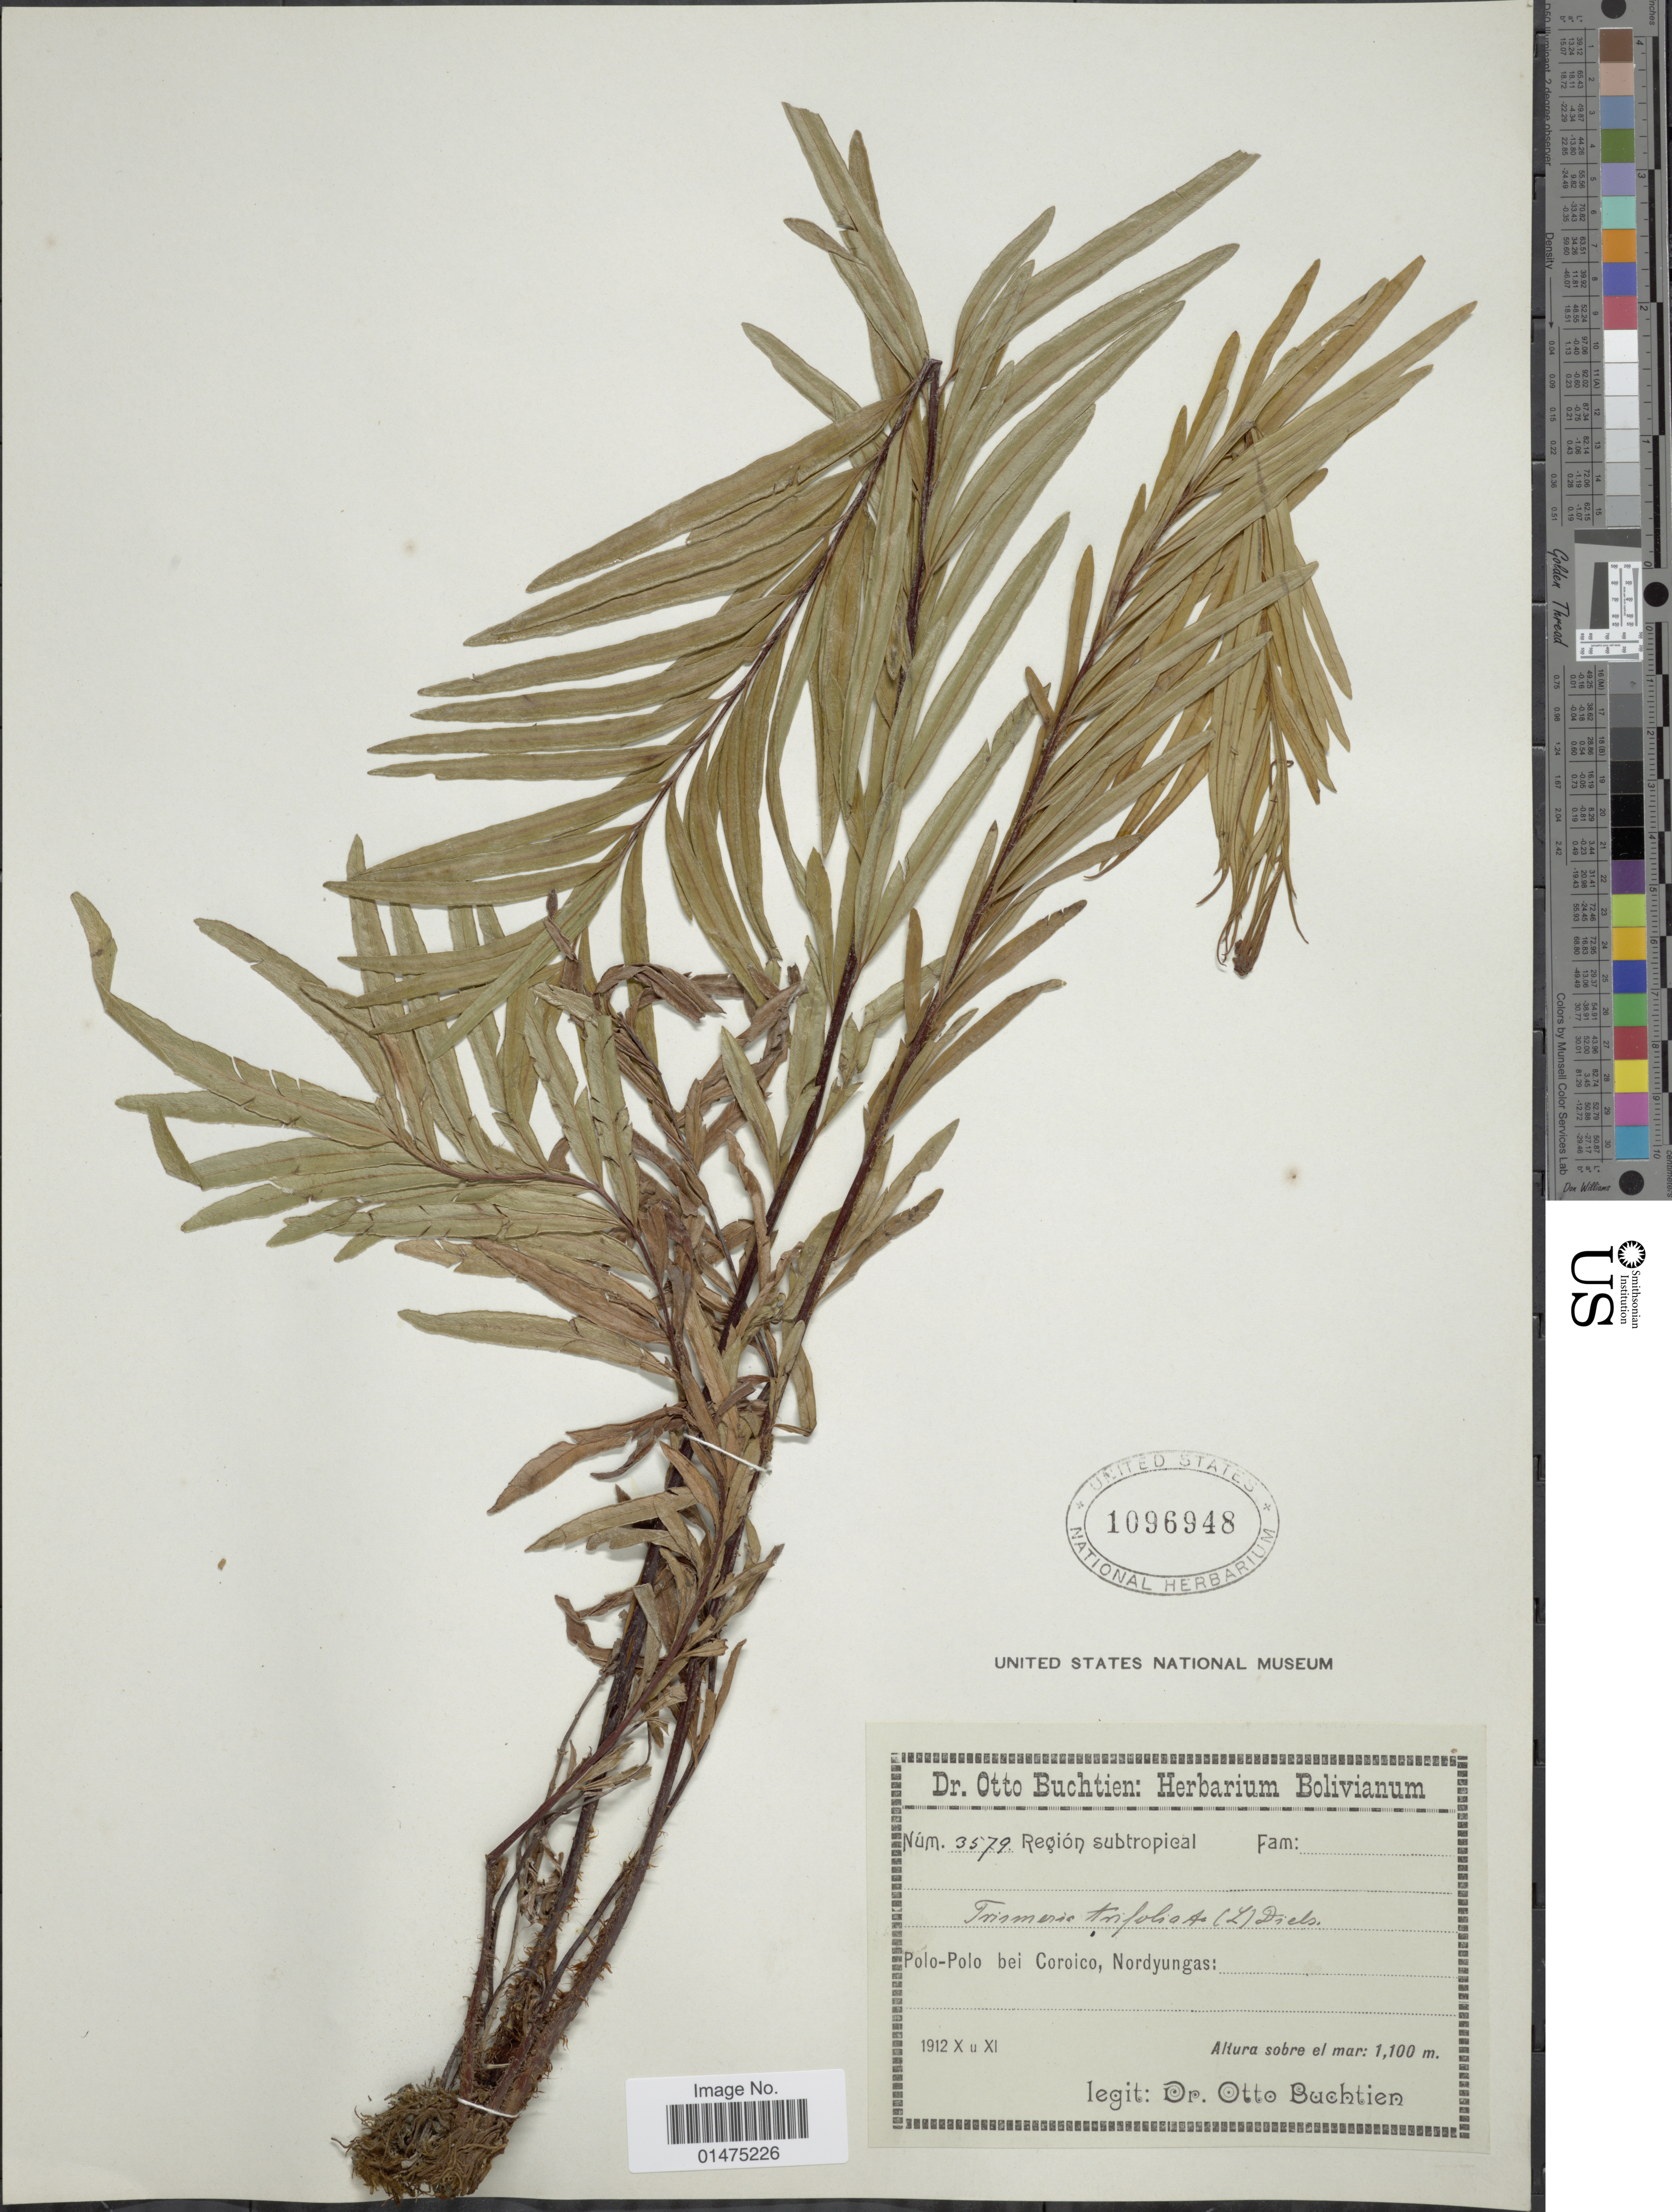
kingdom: Plantae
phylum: Tracheophyta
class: Polypodiopsida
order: Polypodiales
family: Pteridaceae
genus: Pityrogramma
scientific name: Pityrogramma trifoliata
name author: (L.) R.M. Tryon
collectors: O. Buchtien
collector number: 3579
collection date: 1912-10/1912-11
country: Bolivia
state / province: La Paz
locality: Polo-Polo bei, Coroico, Nordyungas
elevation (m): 1100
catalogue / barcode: US 1096948